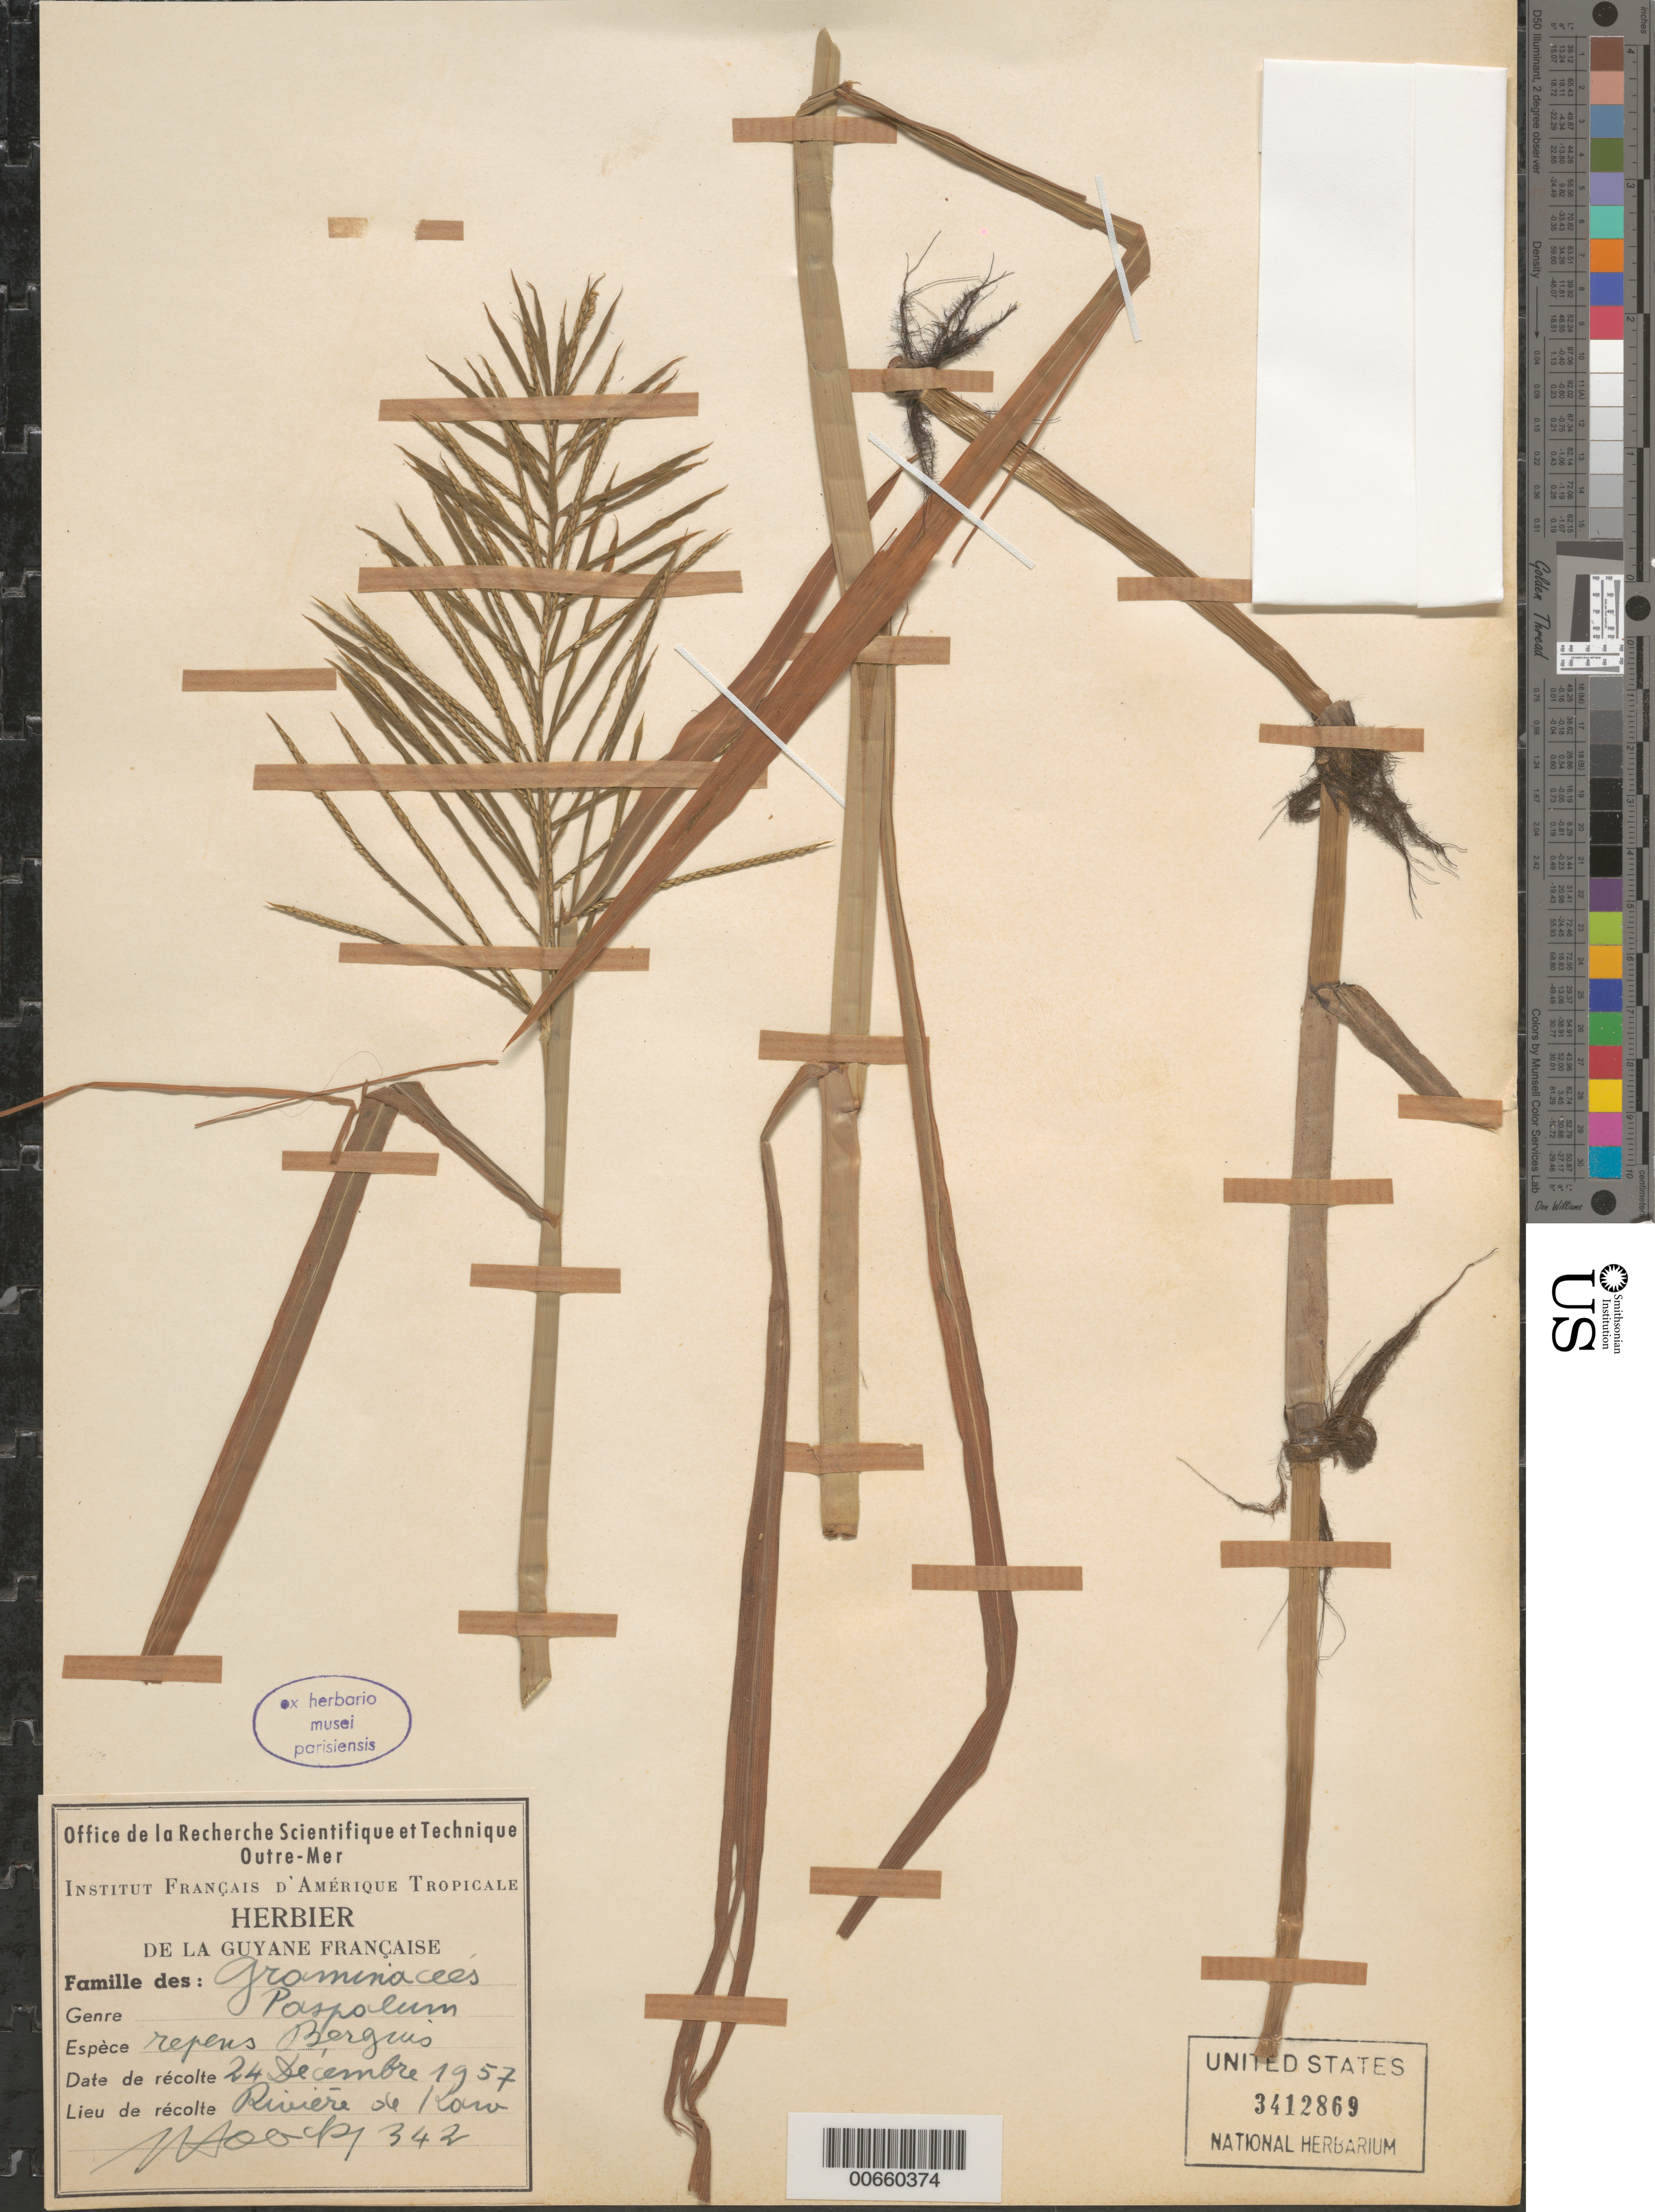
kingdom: Plantae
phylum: Tracheophyta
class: Liliopsida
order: Poales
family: Poaceae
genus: Paspalum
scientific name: Paspalum repens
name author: P.J. Bergius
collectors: J. Hoock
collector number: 342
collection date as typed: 24-Dec-57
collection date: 1957-12-24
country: French Guiana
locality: Rivière de Koru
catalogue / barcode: US 3412869